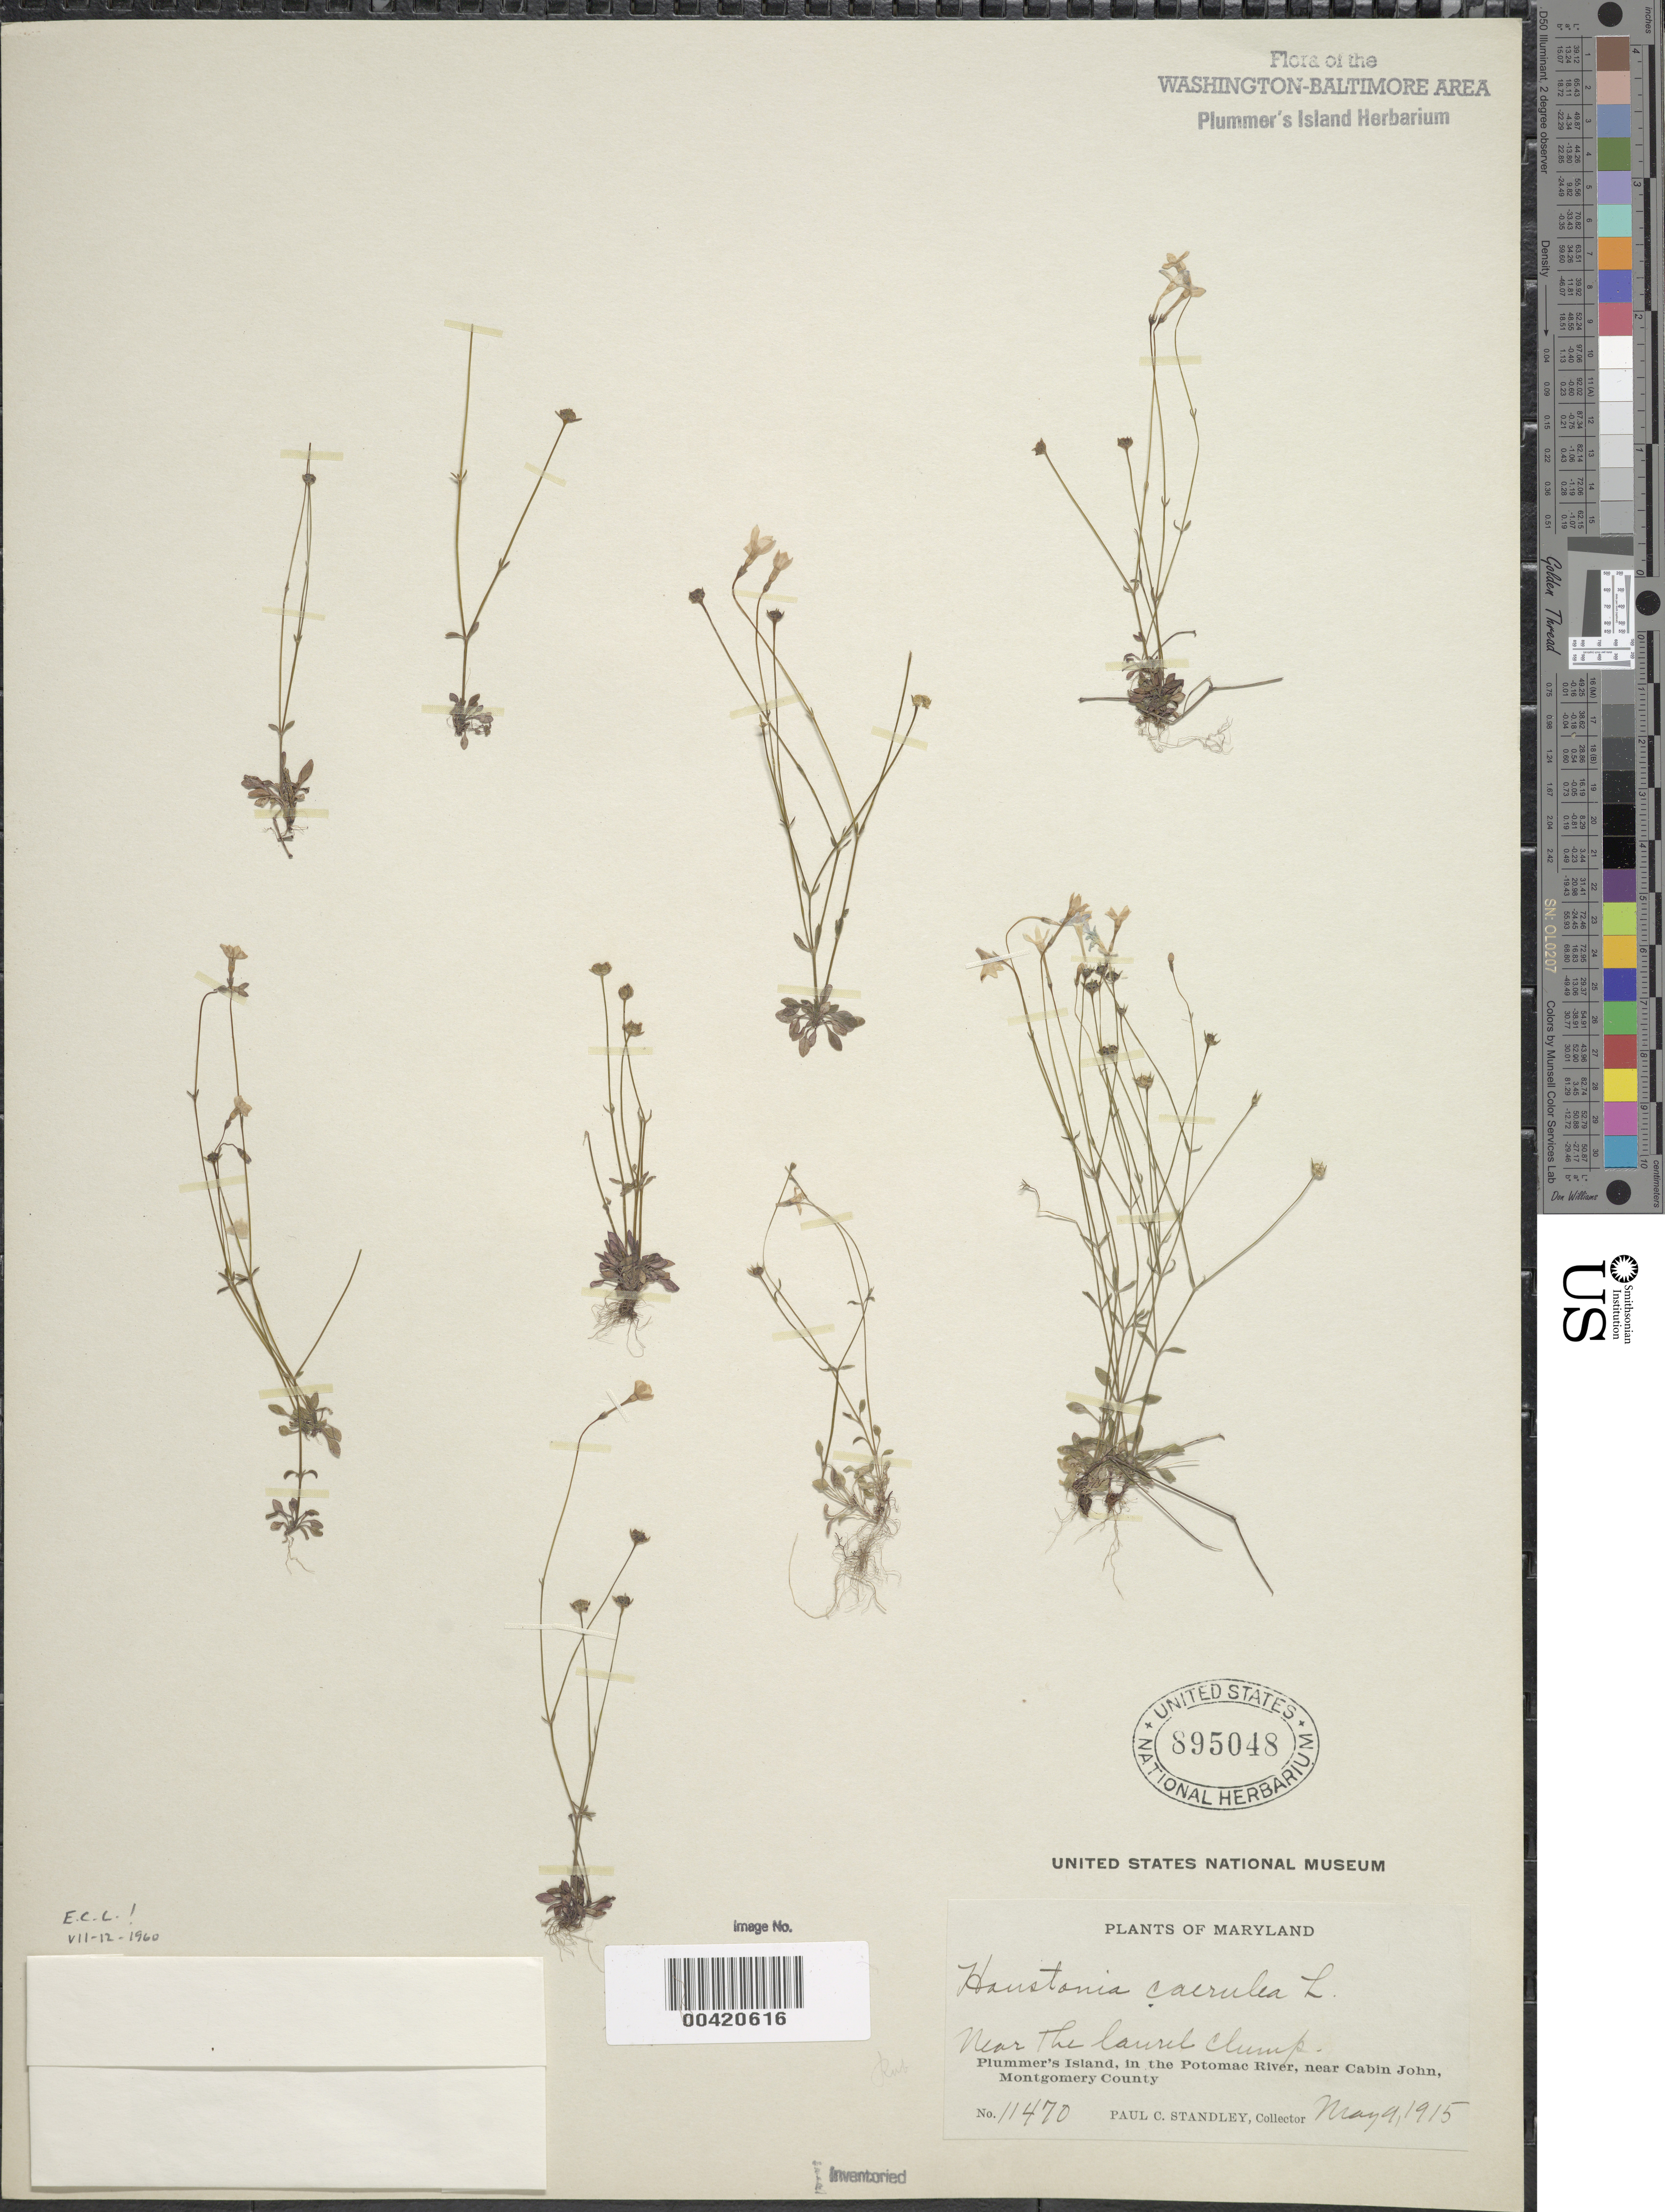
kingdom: Plantae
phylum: Tracheophyta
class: Magnoliopsida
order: Gentianales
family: Rubiaceae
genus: Houstonia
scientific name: Houstonia caerulea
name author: L.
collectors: P. C. Standley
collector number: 11470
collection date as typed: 09 May 1915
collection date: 1915-05-09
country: United States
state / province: Maryland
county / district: Montgomery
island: Plummers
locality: Plummer's Island; near the Laurel clump C. & O. Canal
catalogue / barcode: US 895048